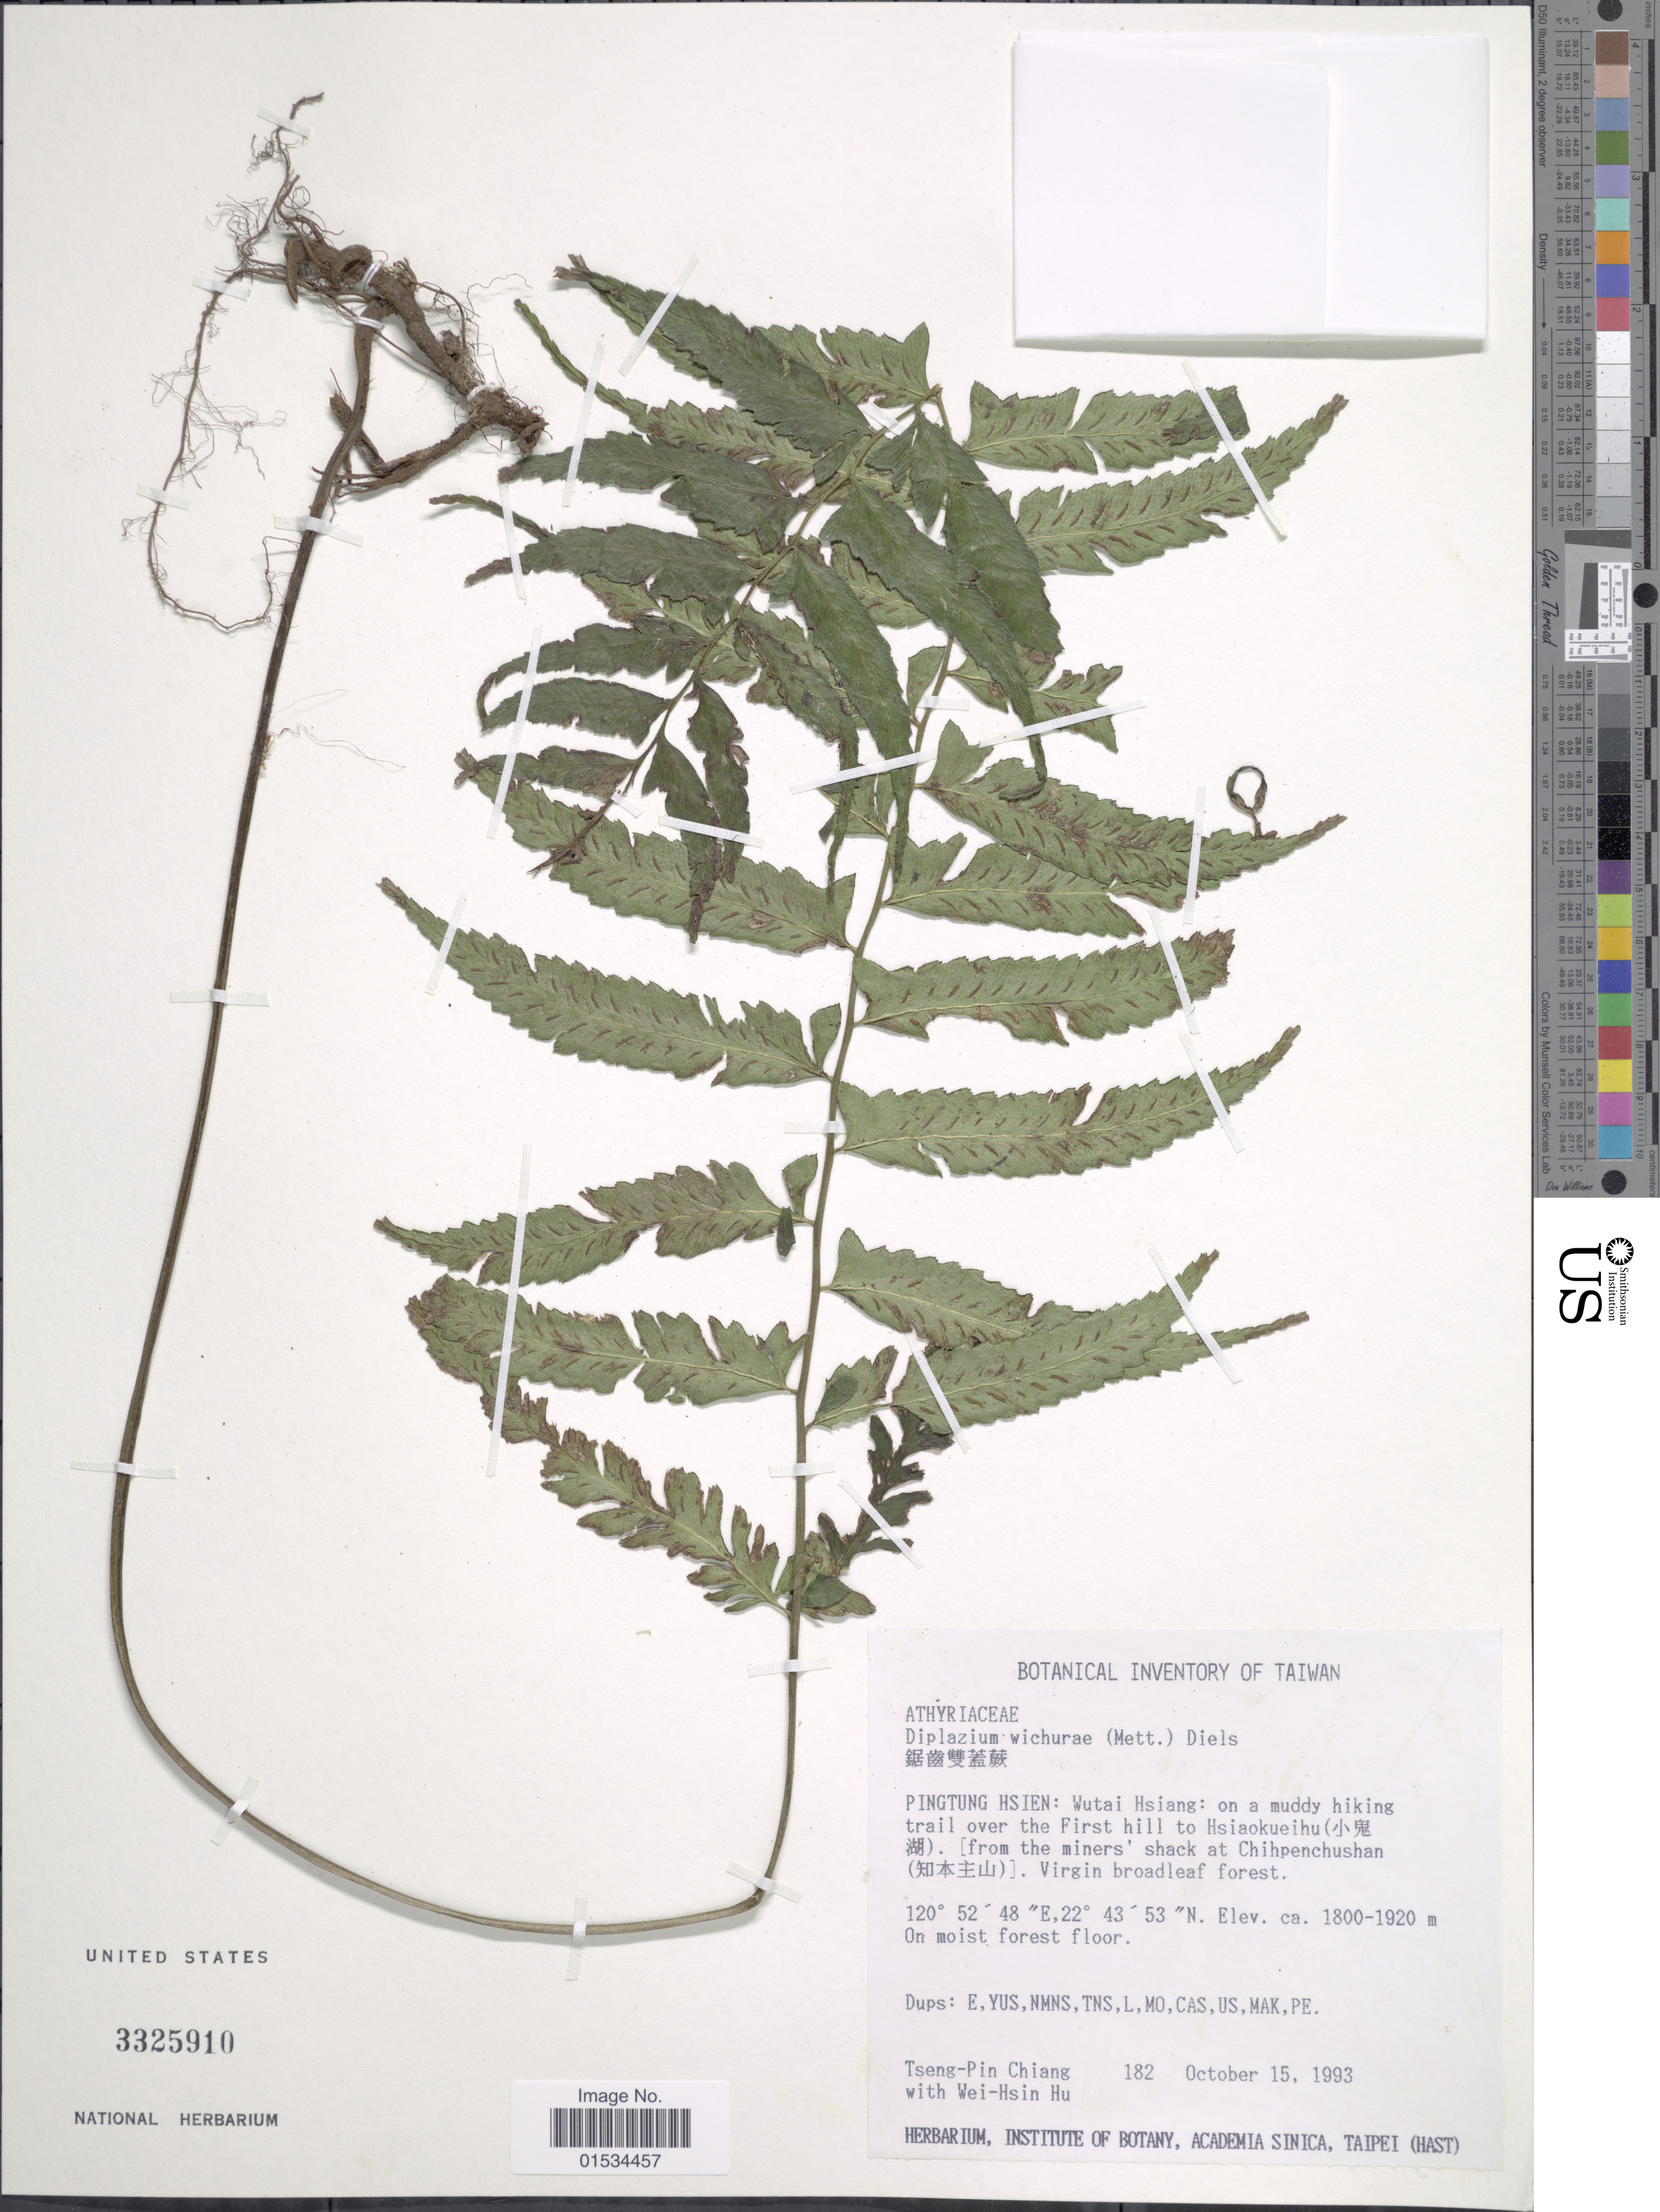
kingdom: Plantae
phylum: Tracheophyta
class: Polypodiopsida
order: Polypodiales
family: Athyriaceae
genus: Diplazium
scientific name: Diplazium wichurae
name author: (Mett.) Diels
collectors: Tseng-Pin Chiang & W. H. Hu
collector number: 182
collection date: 1993-10-15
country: Taiwan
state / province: Pingtung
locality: Wutai Hsiang: on muddy hiking trail over the first hill to Hsiaokueihu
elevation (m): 1800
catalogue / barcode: US 3325910